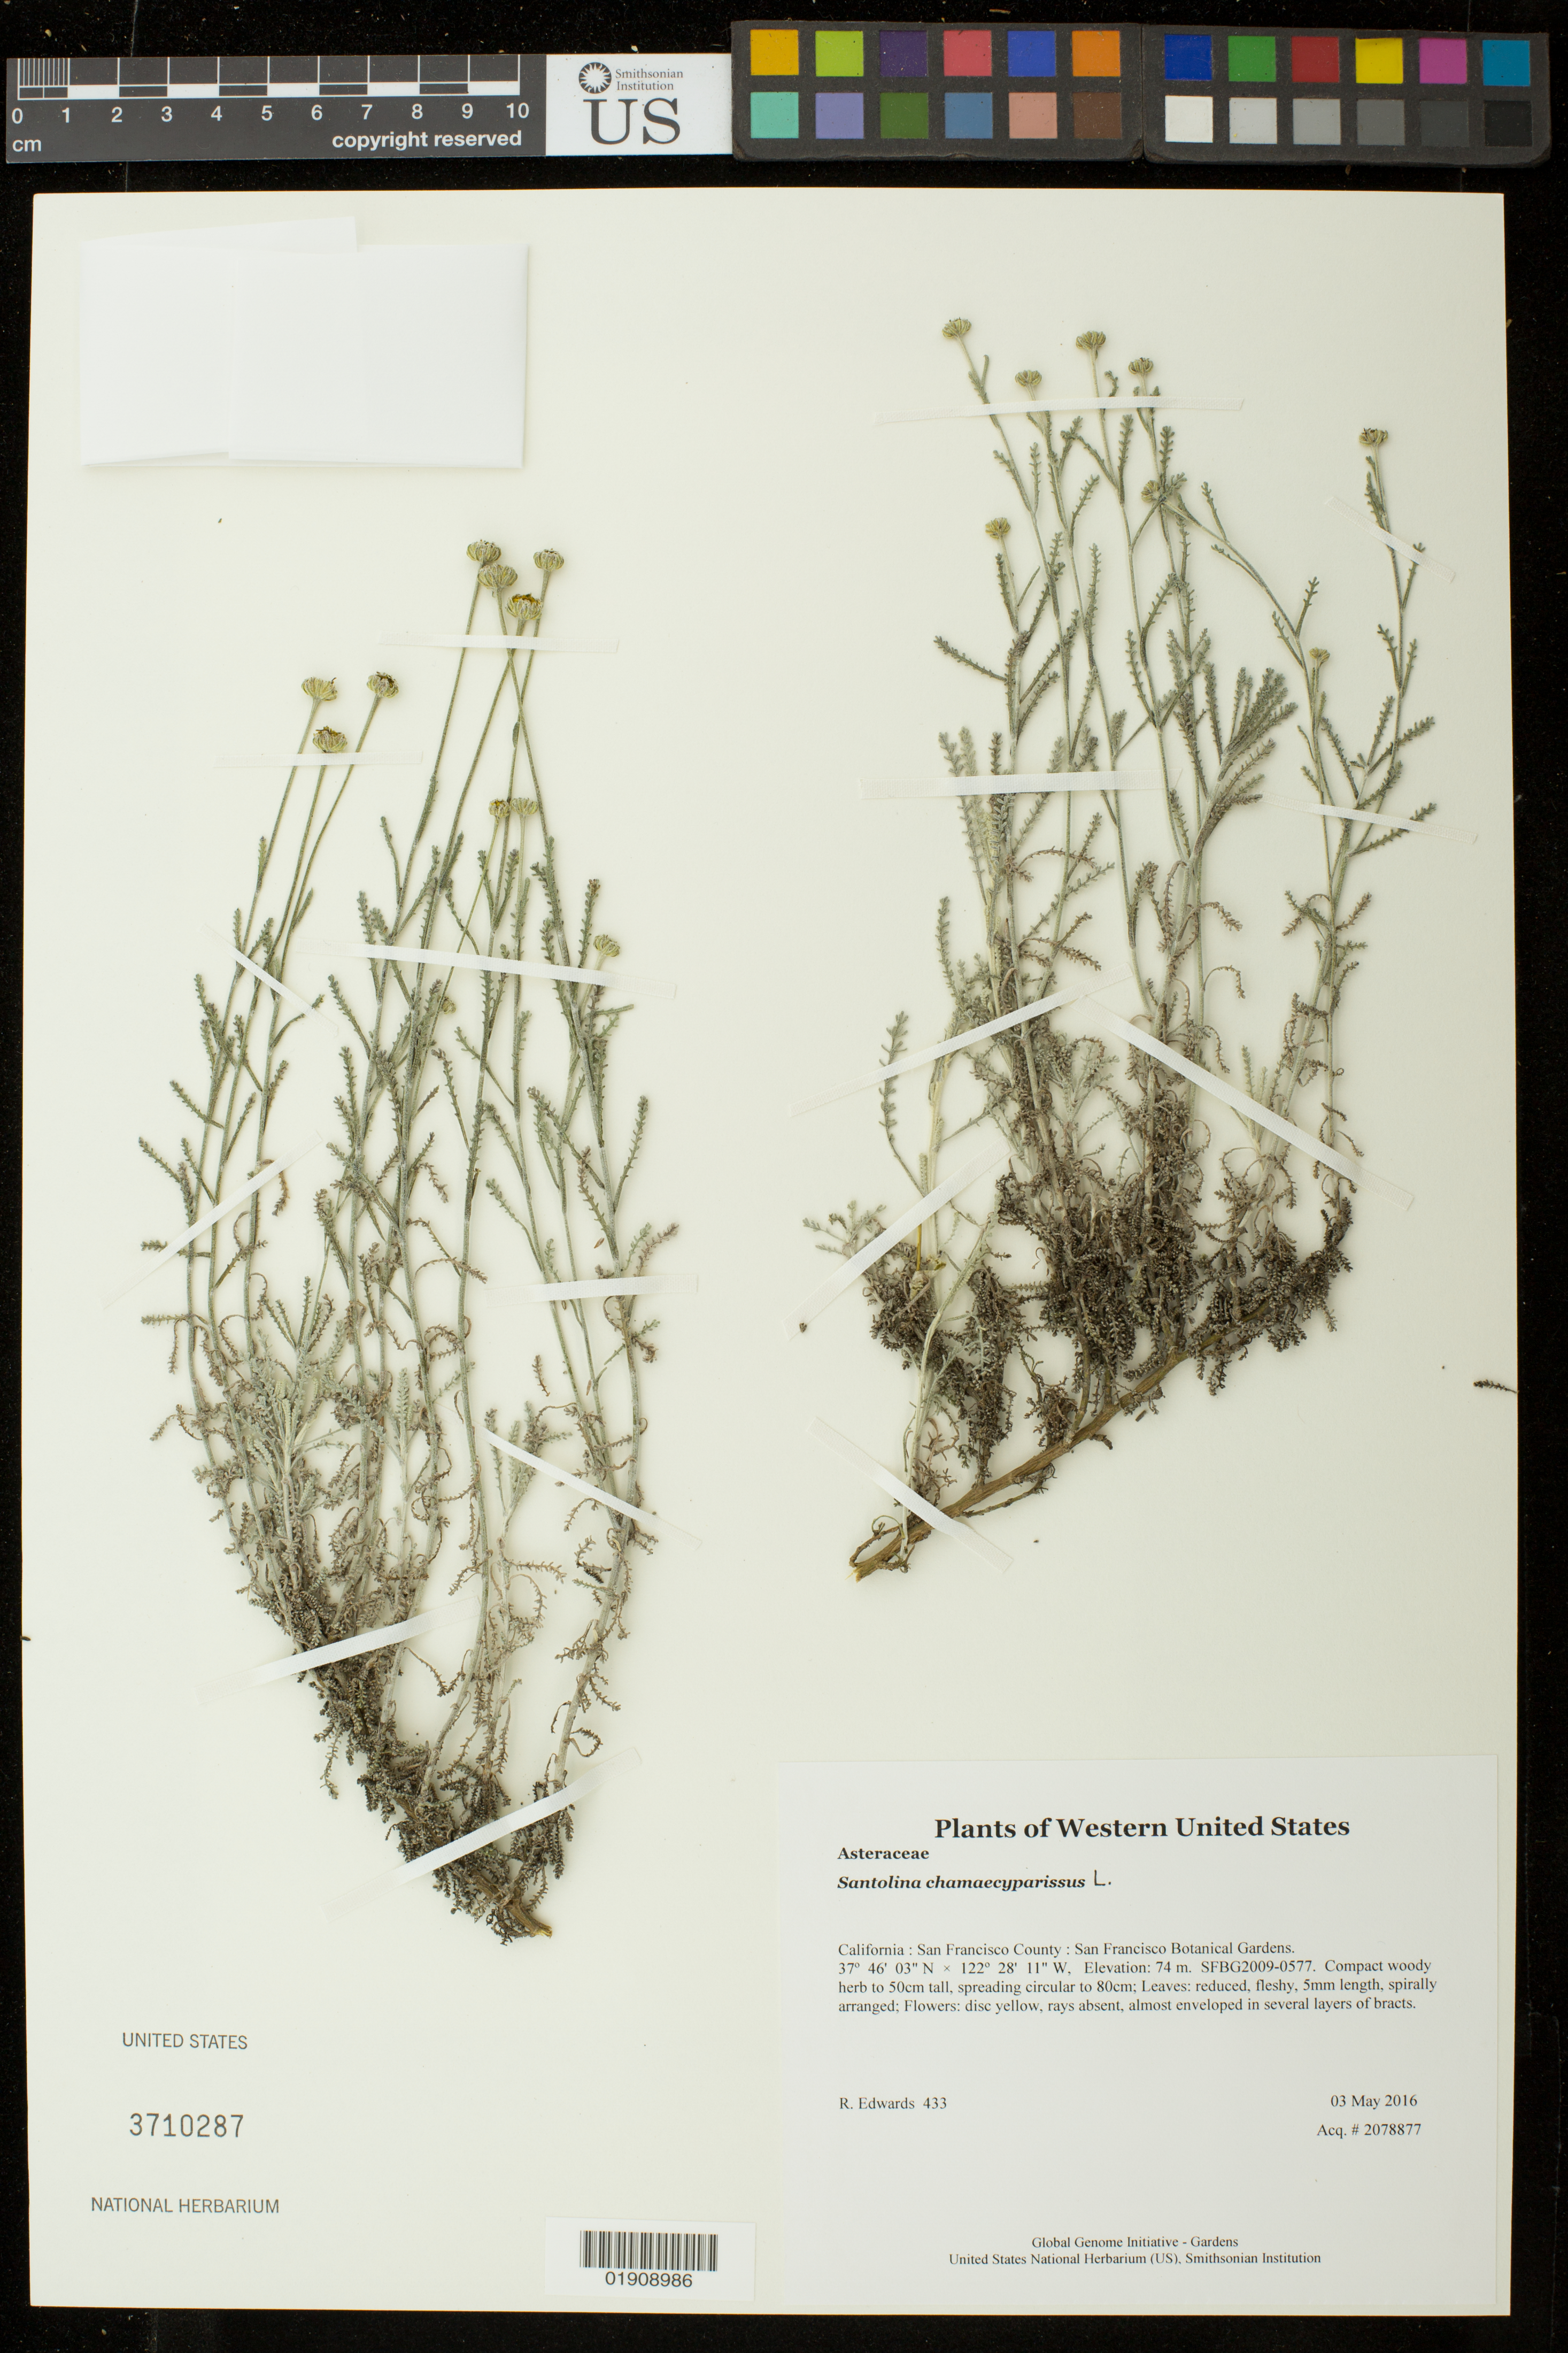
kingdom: Plantae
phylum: Tracheophyta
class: Magnoliopsida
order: Asterales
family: Asteraceae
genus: Santolina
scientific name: Santolina chamaecyparissus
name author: L.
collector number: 433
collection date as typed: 3 May 2016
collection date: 2016-05-03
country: United States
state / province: California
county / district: San Francisco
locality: San Francisco Botanical Gardens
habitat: SFBG2009-0577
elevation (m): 74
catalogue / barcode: US 3710287